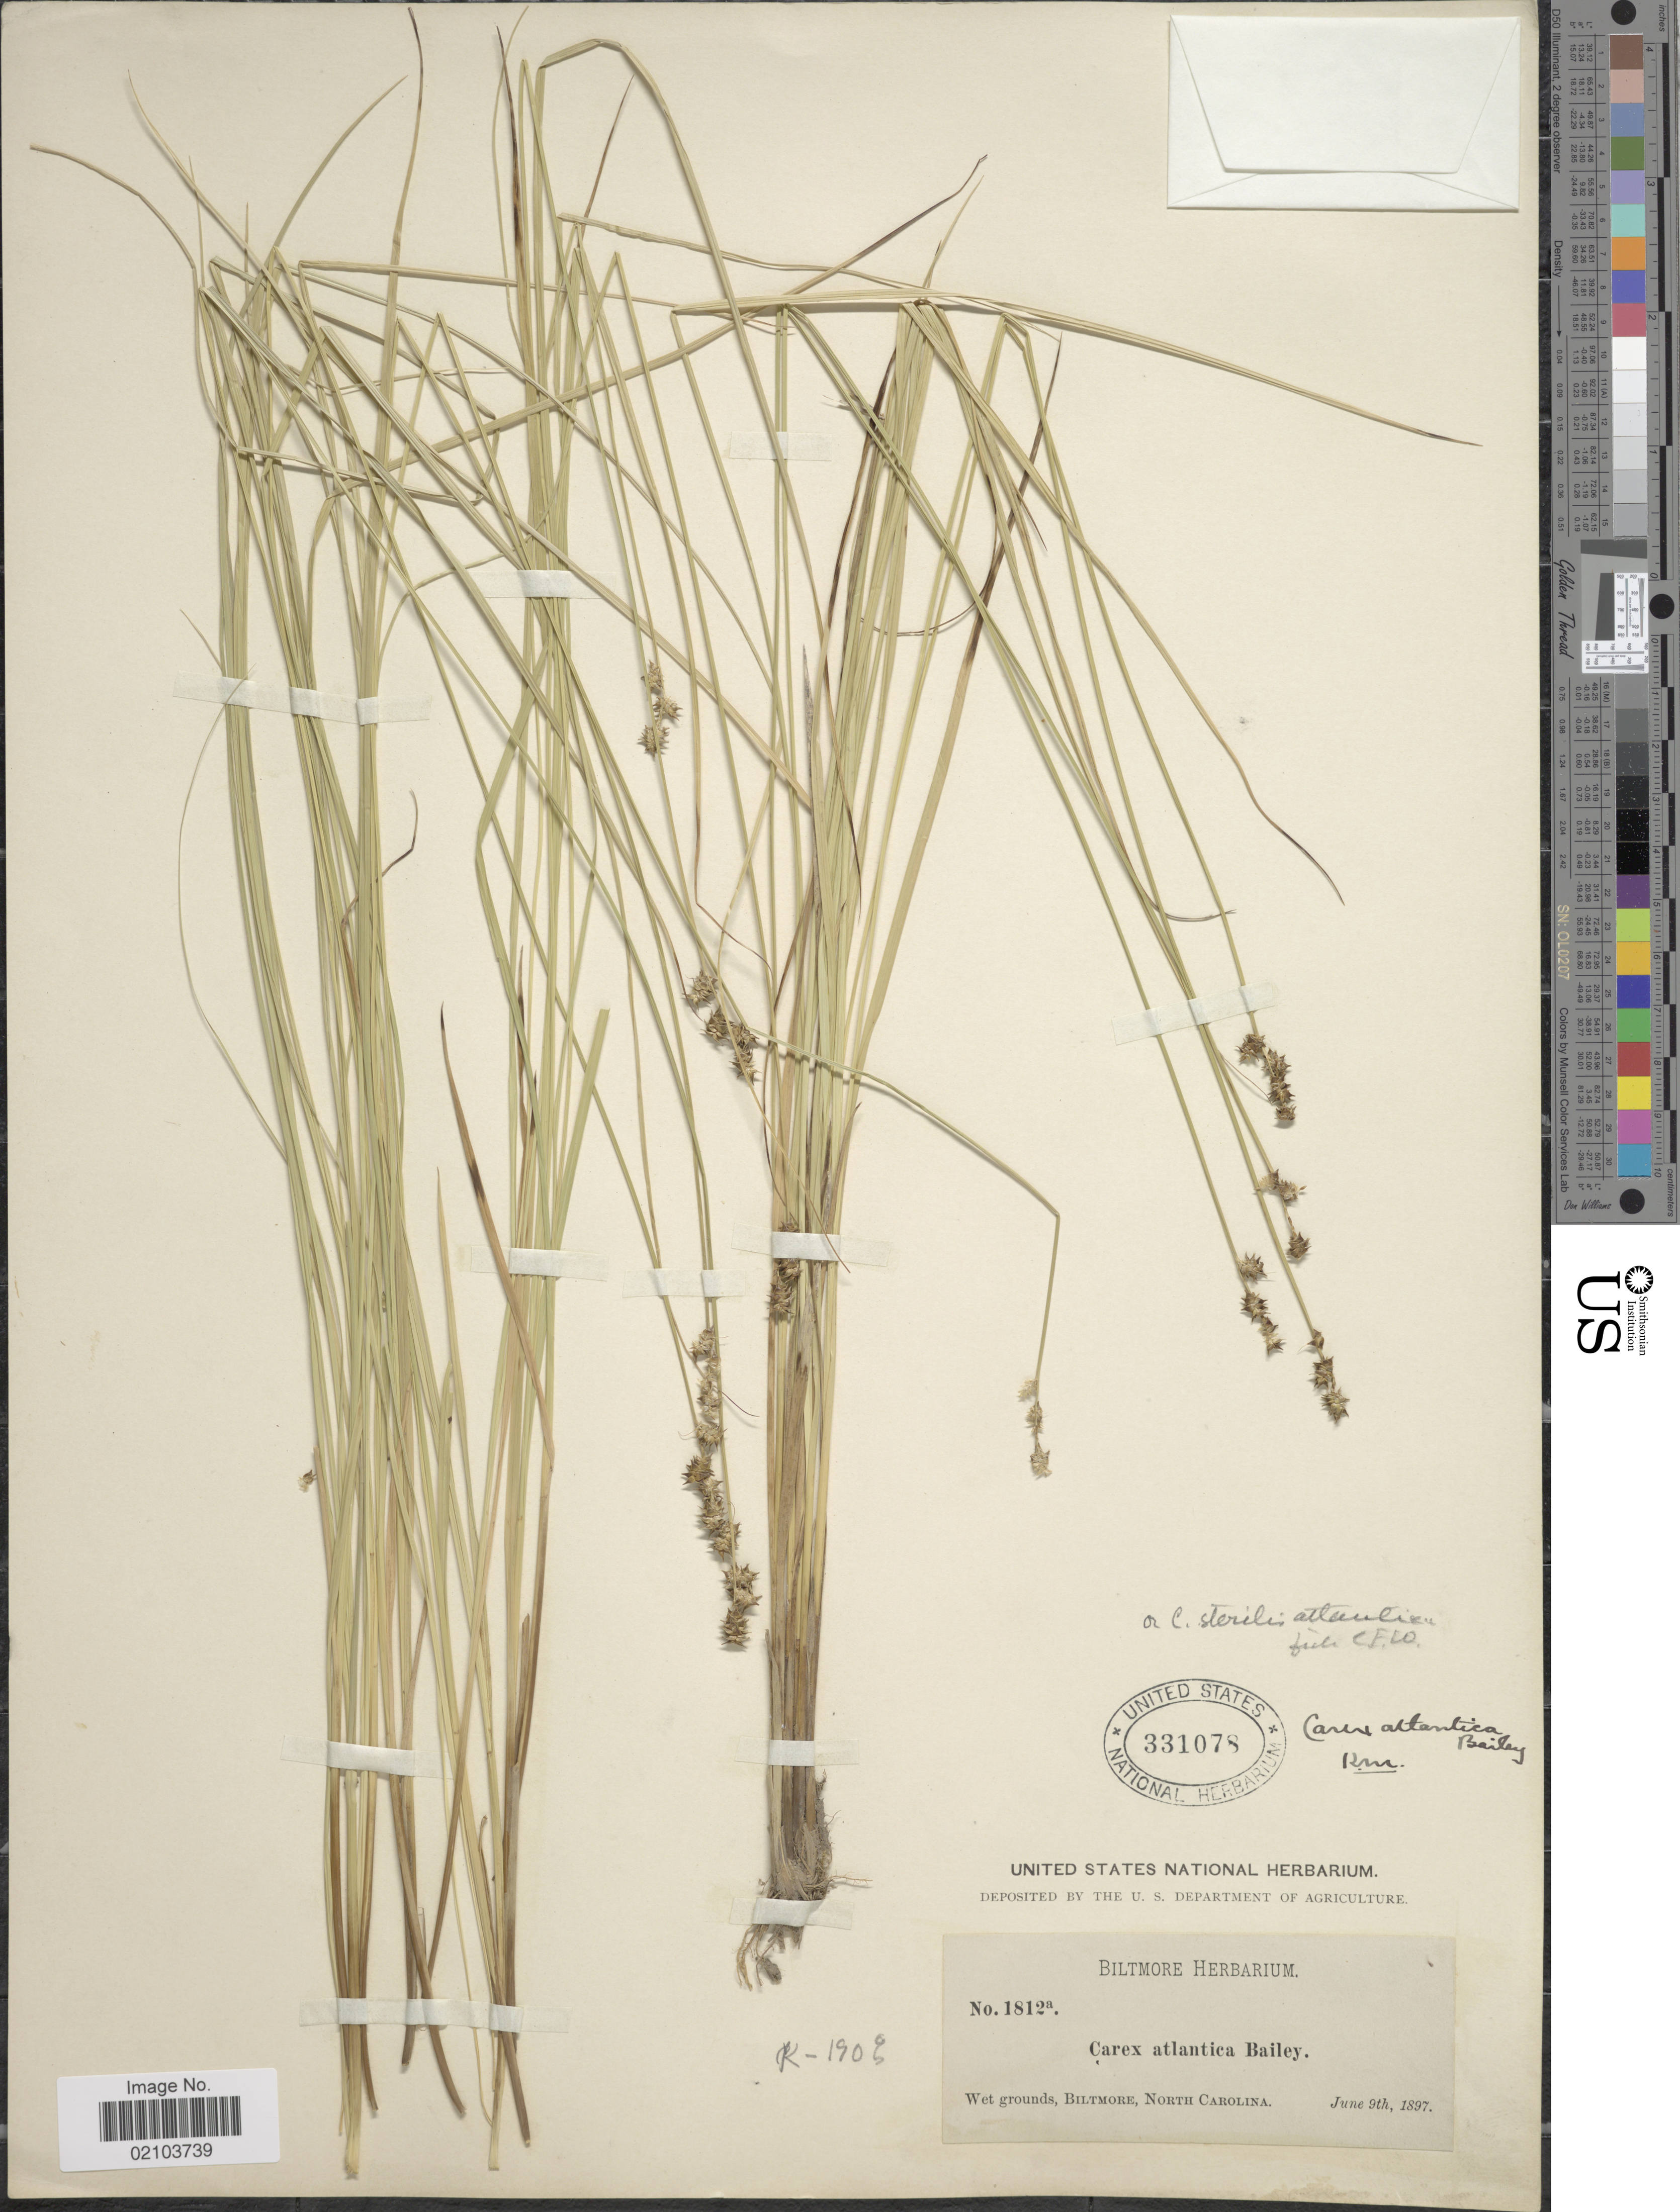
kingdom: Plantae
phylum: Tracheophyta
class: Liliopsida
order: Poales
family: Cyperaceae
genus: Carex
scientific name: Carex atlantica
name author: L.H. Bailey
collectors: ex herb. Biltmore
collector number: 1812a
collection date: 1897-06-09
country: United States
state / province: North Carolina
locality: Biltmore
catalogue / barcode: US 331078